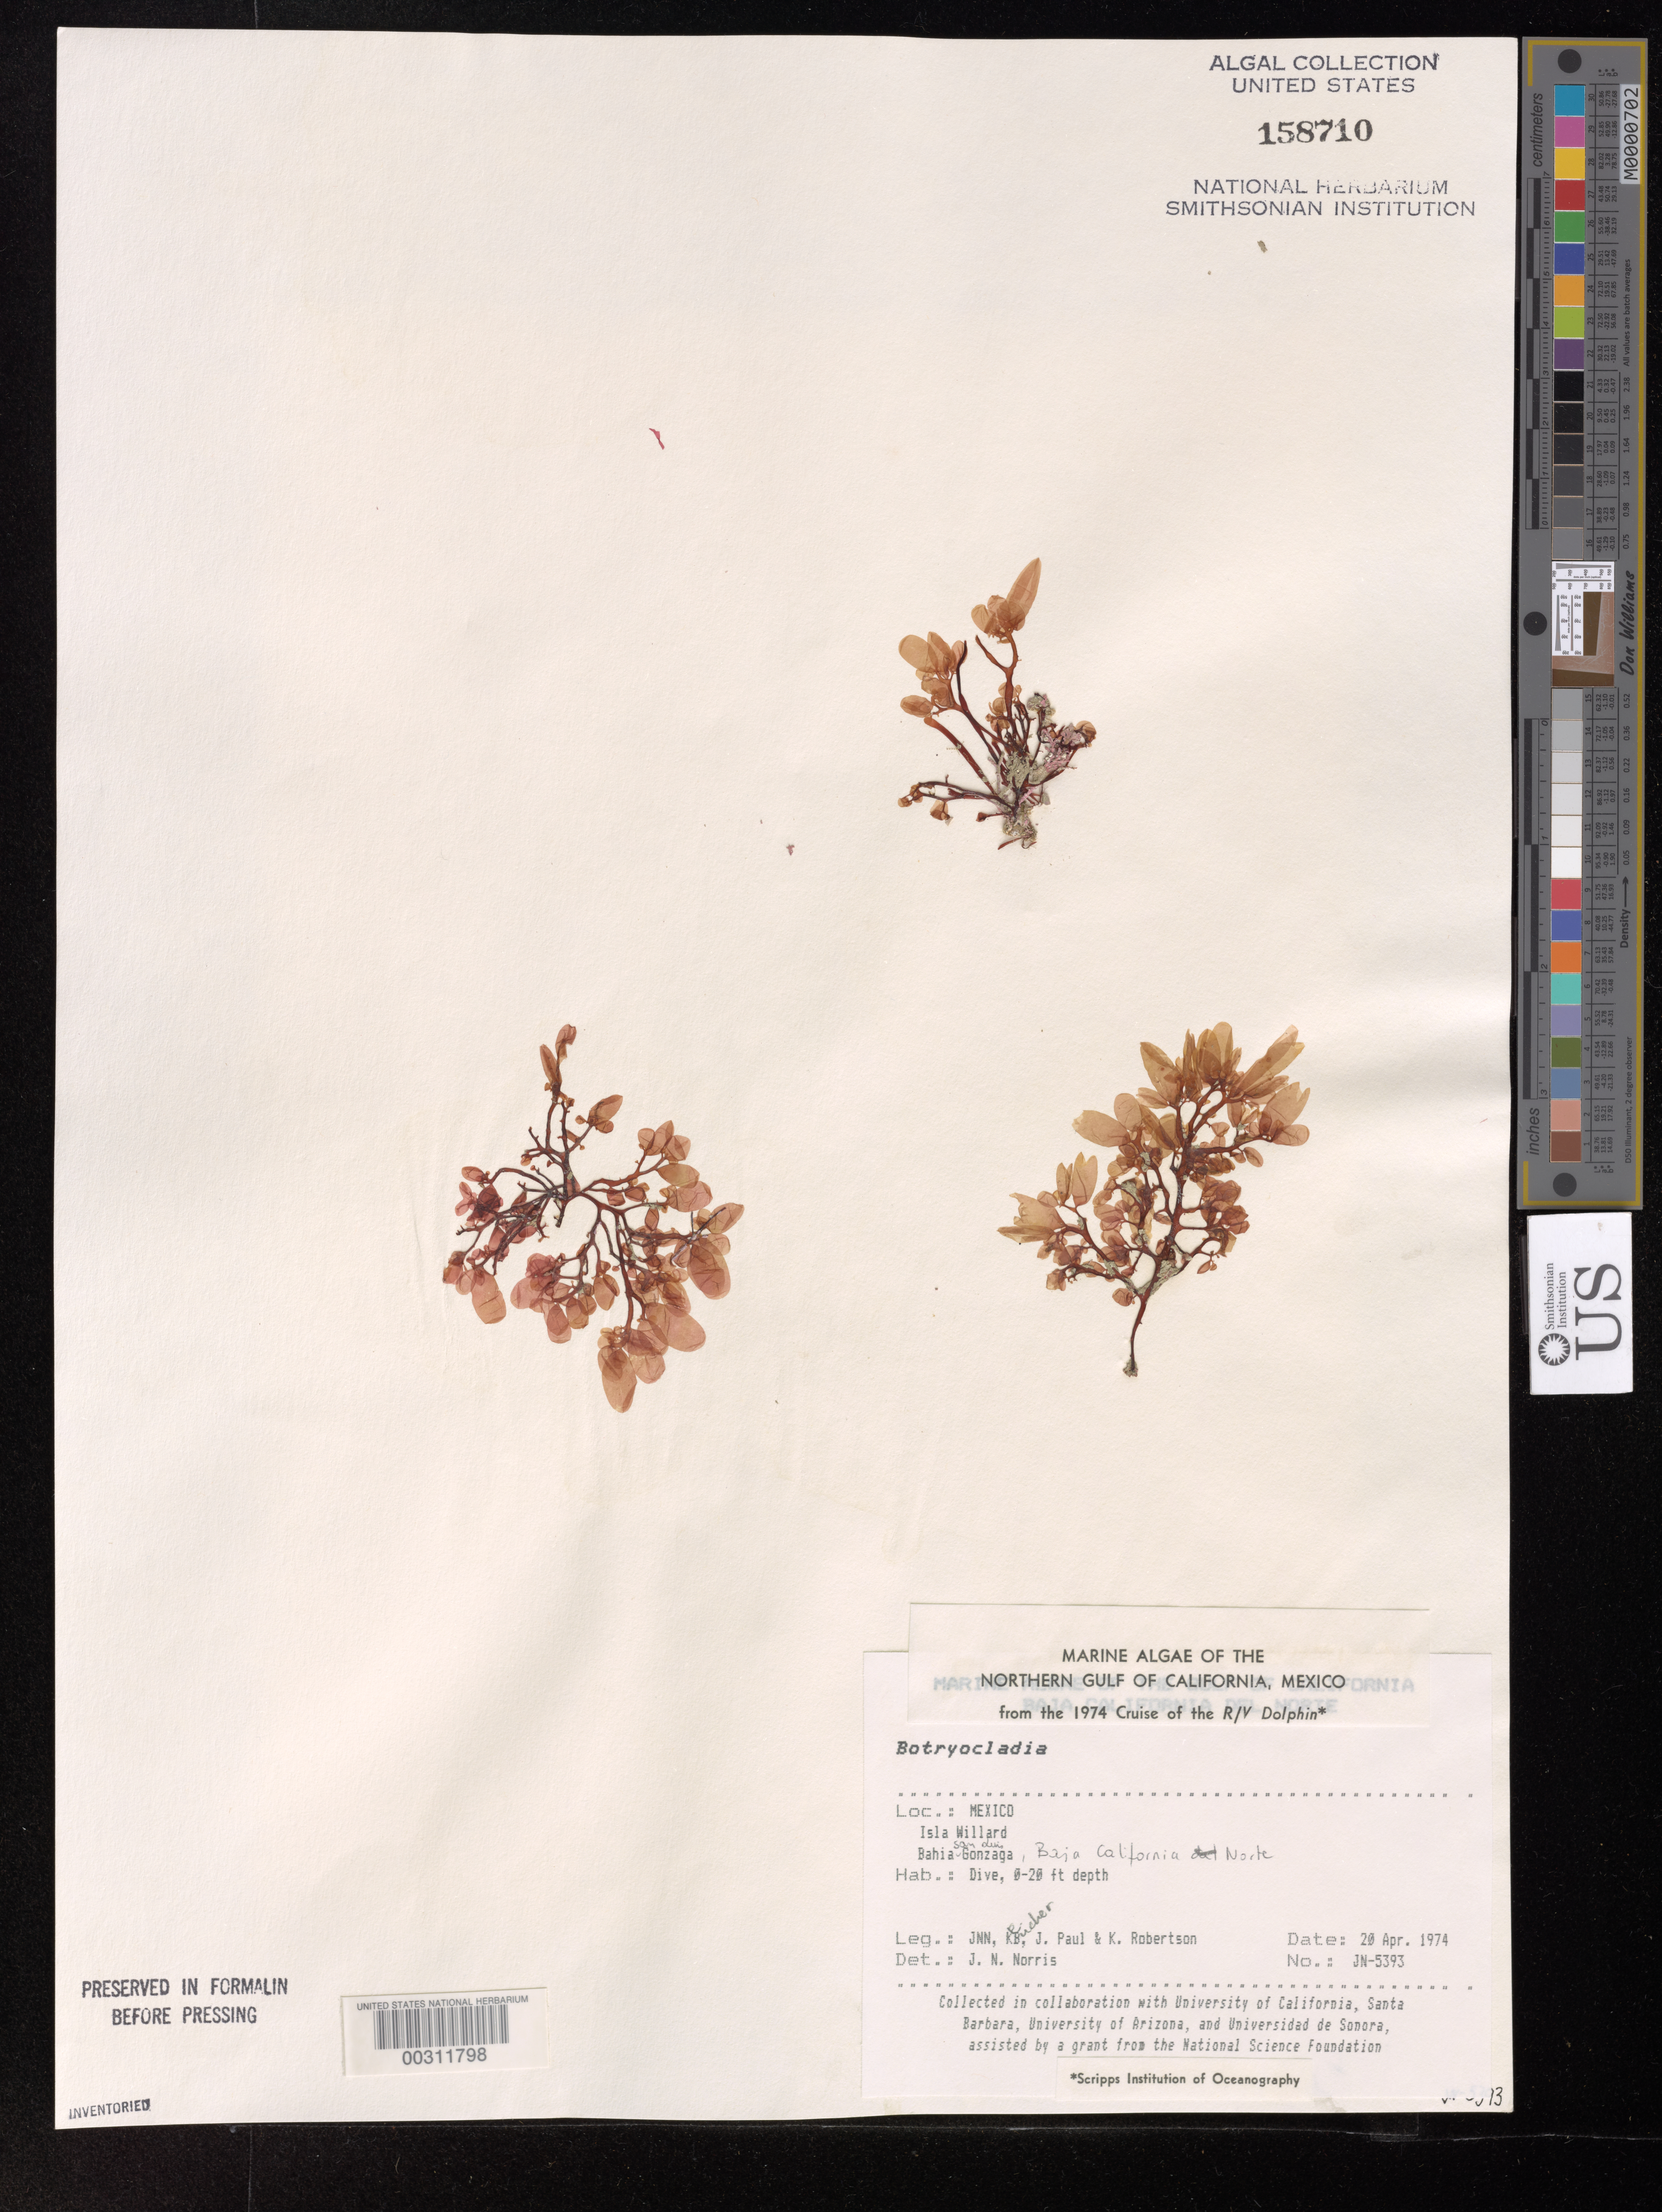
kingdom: Plantae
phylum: Rhodophyta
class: Florideophyceae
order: Rhodymeniales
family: Rhodymeniaceae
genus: Botryocladia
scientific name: Botryocladia sp.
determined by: Norris, James N.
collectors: J. N. Norris, K. E. Bucher, J. Paul & K. Robertson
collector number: JN-5393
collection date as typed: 20 Apr 1974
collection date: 1974-04-20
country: Mexico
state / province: Baja California Norte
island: Isla Willard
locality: Bahia San Luis Gonzaga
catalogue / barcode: US 158710